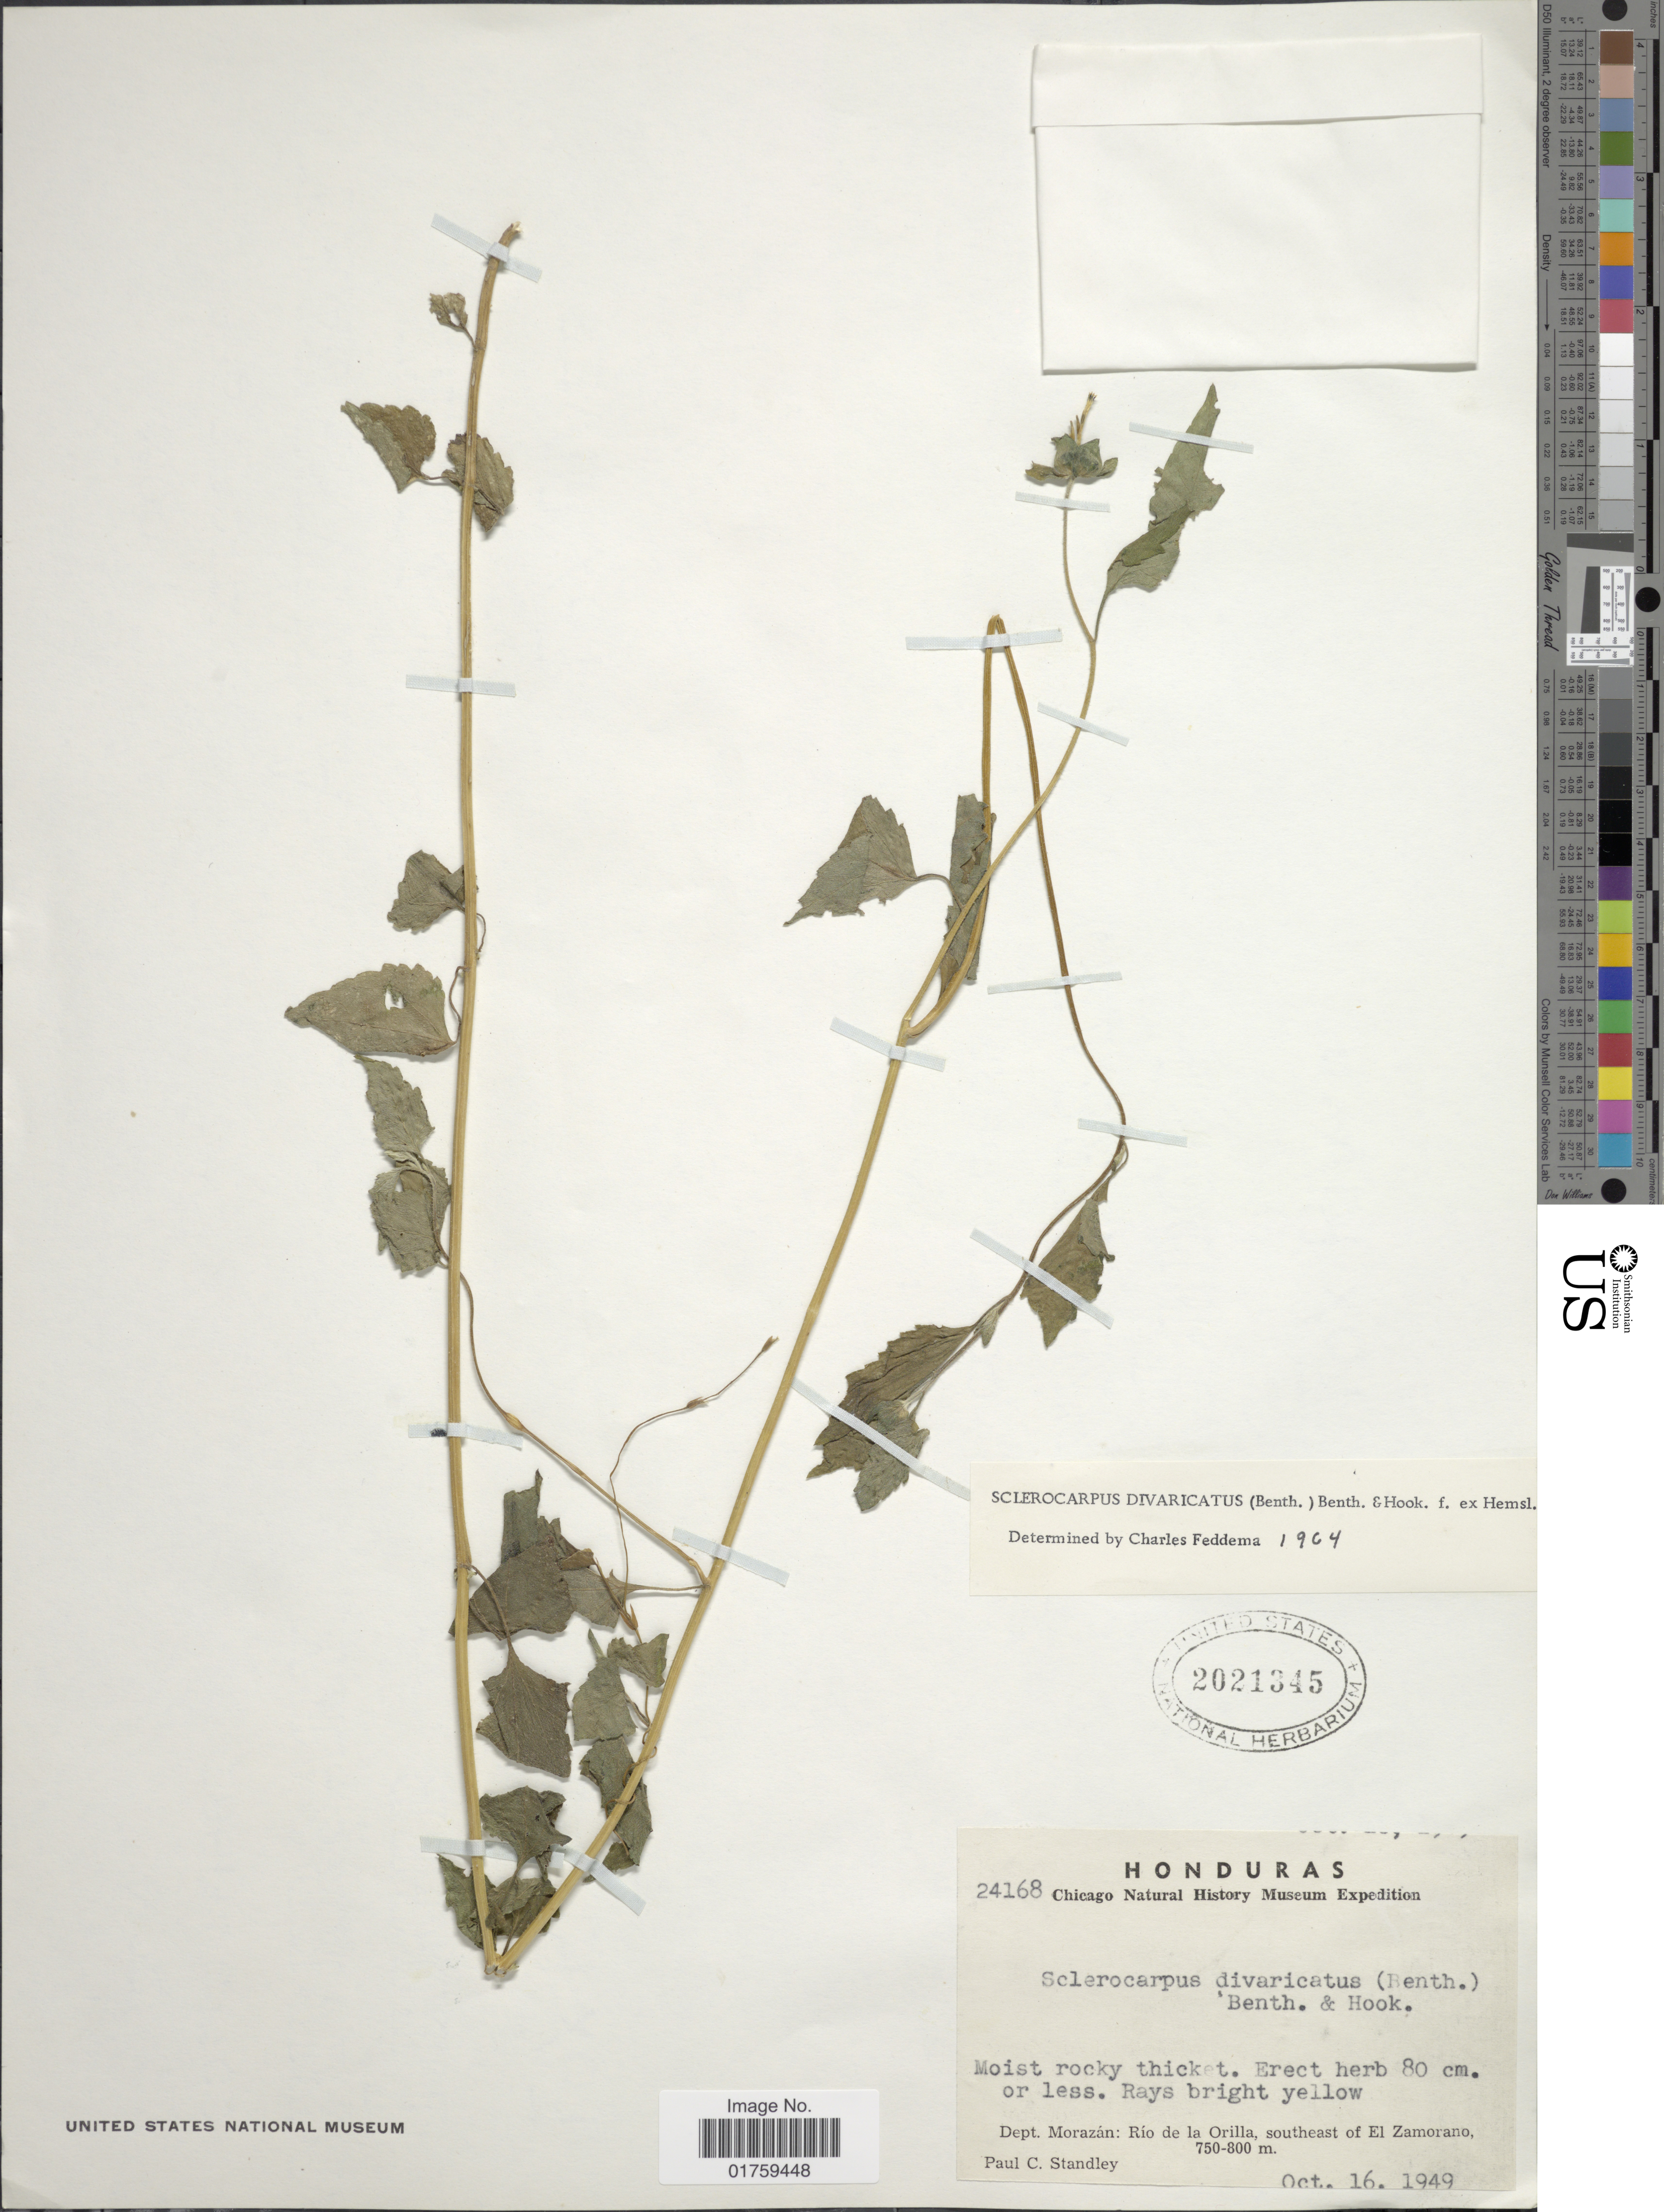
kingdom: Plantae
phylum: Tracheophyta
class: Magnoliopsida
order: Asterales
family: Asteraceae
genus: Sclerocarpus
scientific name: Sclerocarpus divaricatus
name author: (Benth.) Benth. & Hook. f. ex Hemsl.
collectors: P. C. Standley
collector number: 24168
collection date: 1949-10-16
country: Honduras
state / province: Fco. Morazán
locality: Dept. Morazan: Rio de la Orilla, southeast of El Zamorano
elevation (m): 750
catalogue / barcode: US 2021345